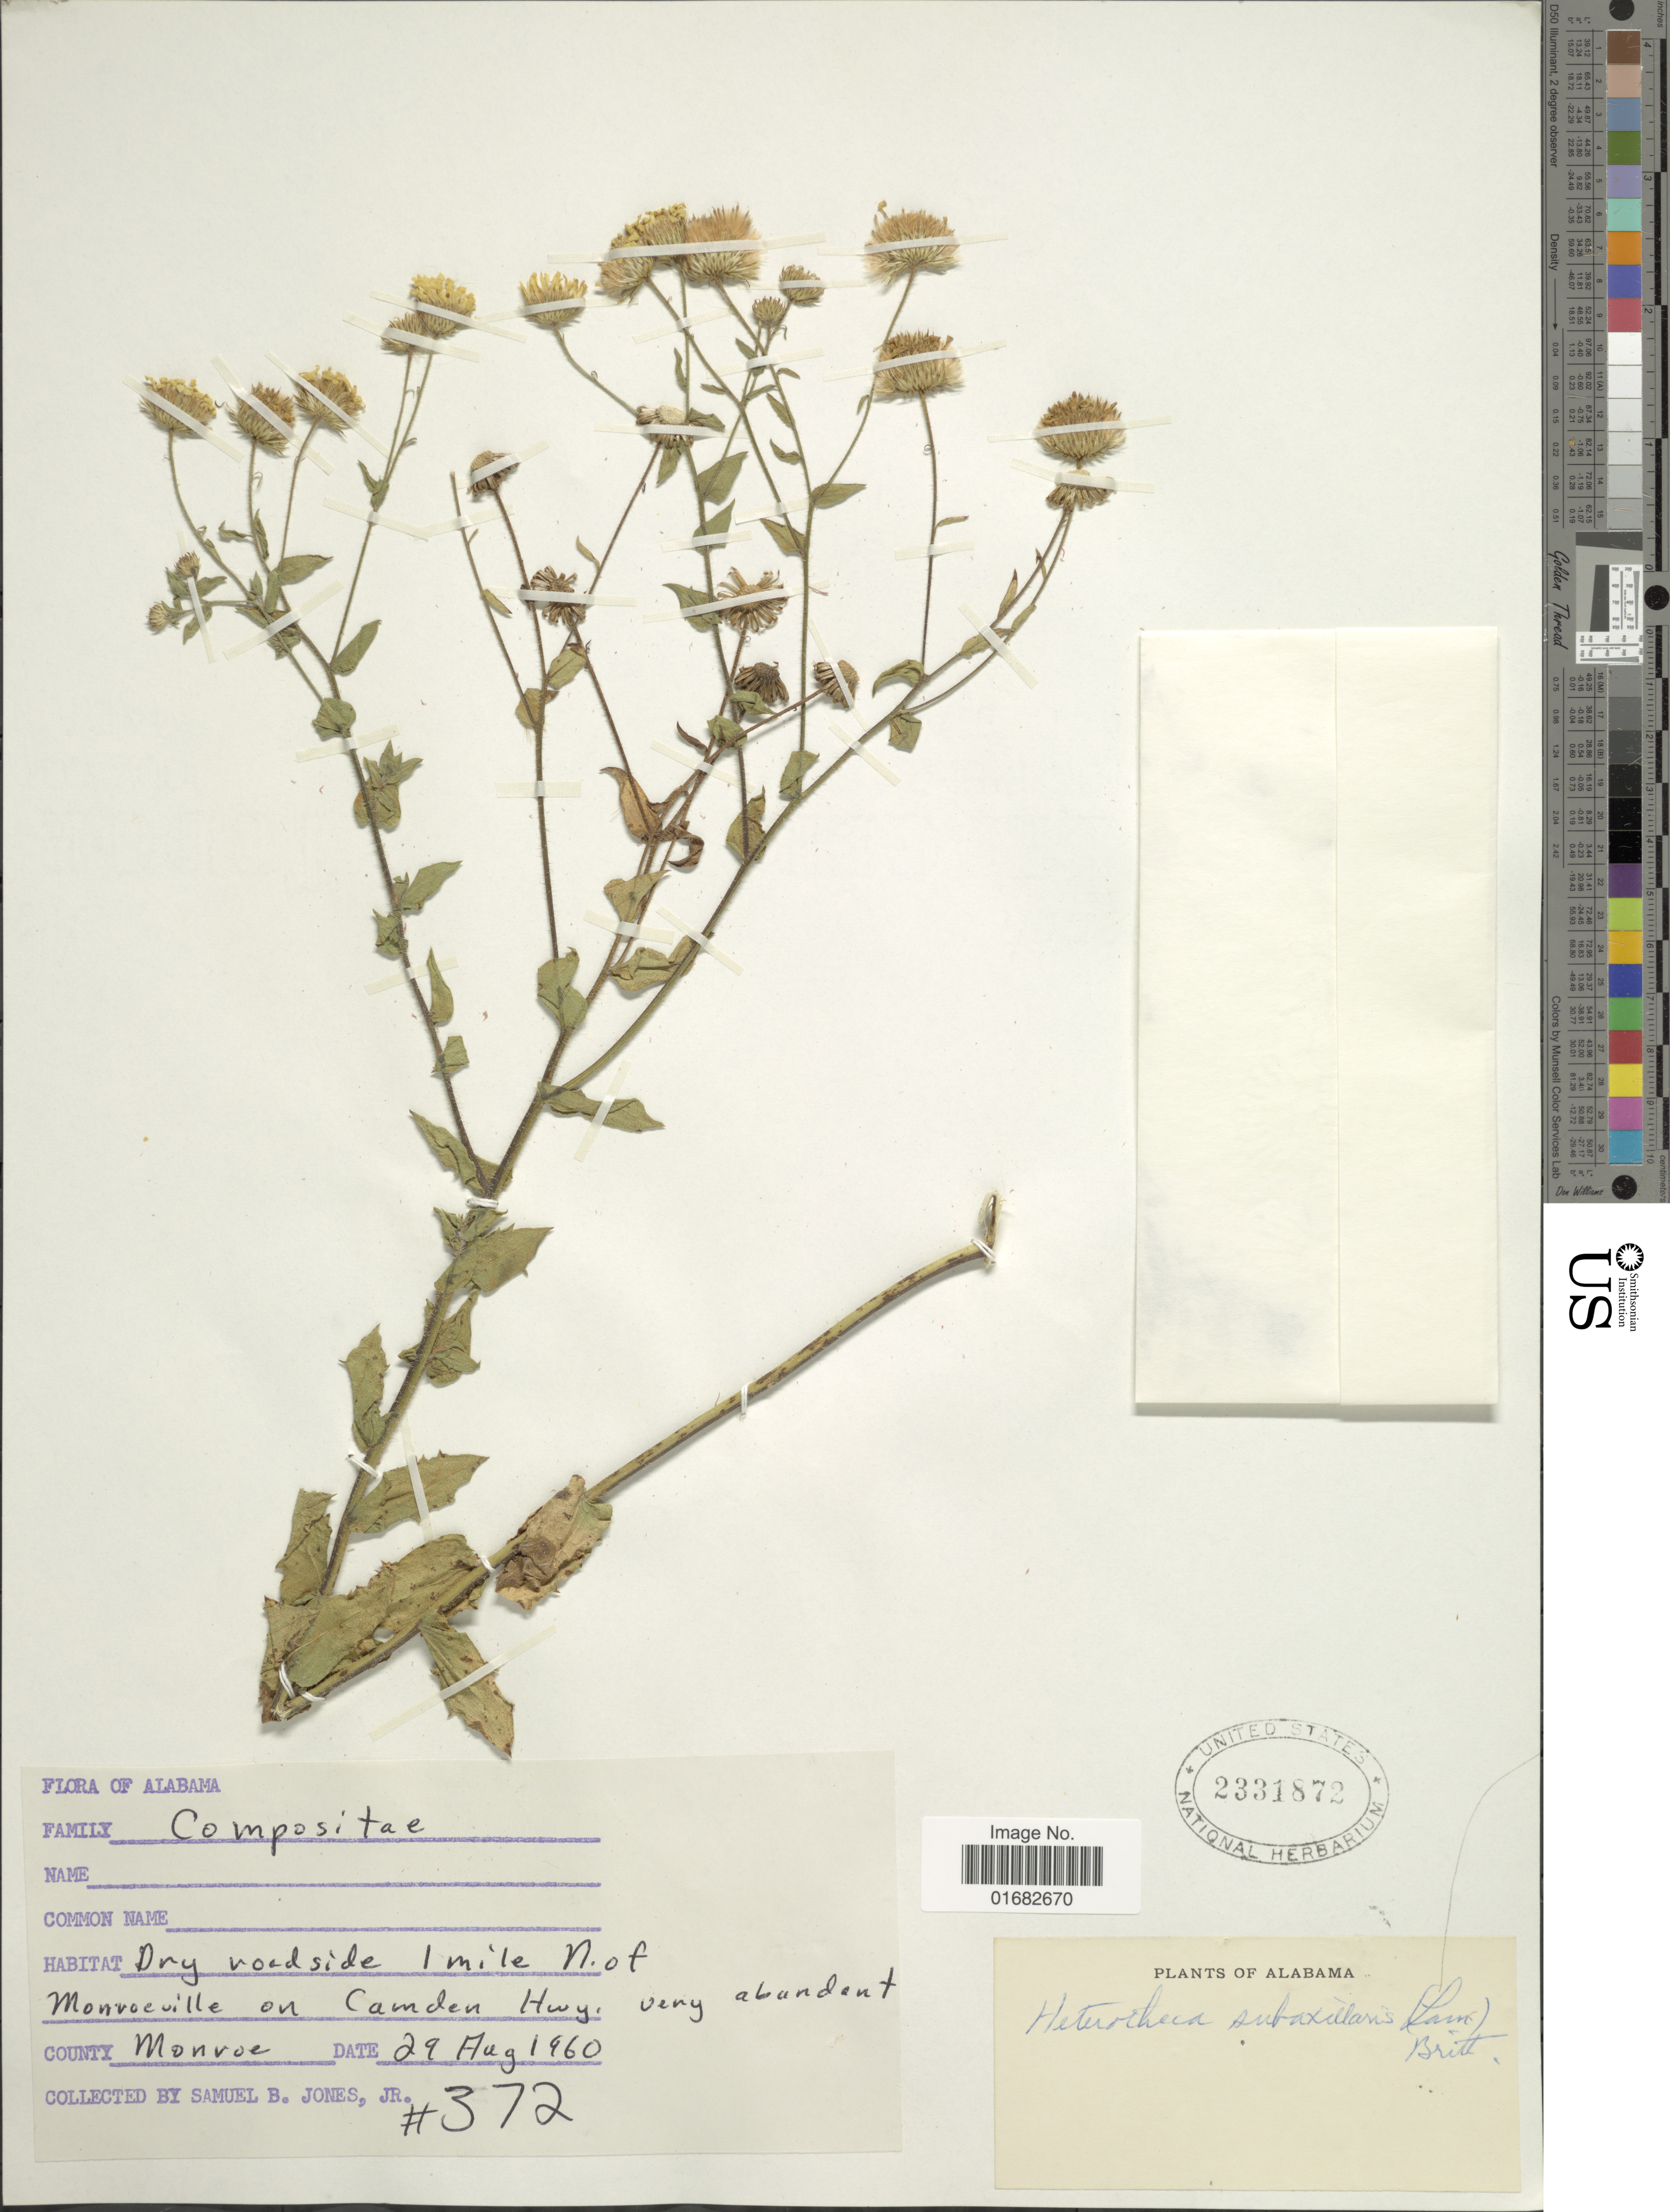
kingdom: Plantae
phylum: Tracheophyta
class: Magnoliopsida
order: Asterales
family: Asteraceae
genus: Heterotheca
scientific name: Heterotheca subaxillaris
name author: (Lam.) Britton & Rusby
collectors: S. B. Jones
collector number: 372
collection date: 1960-08-29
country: United States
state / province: Alabama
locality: Monroeville on Camden Hwy. County Monroe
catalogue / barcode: US 2331872